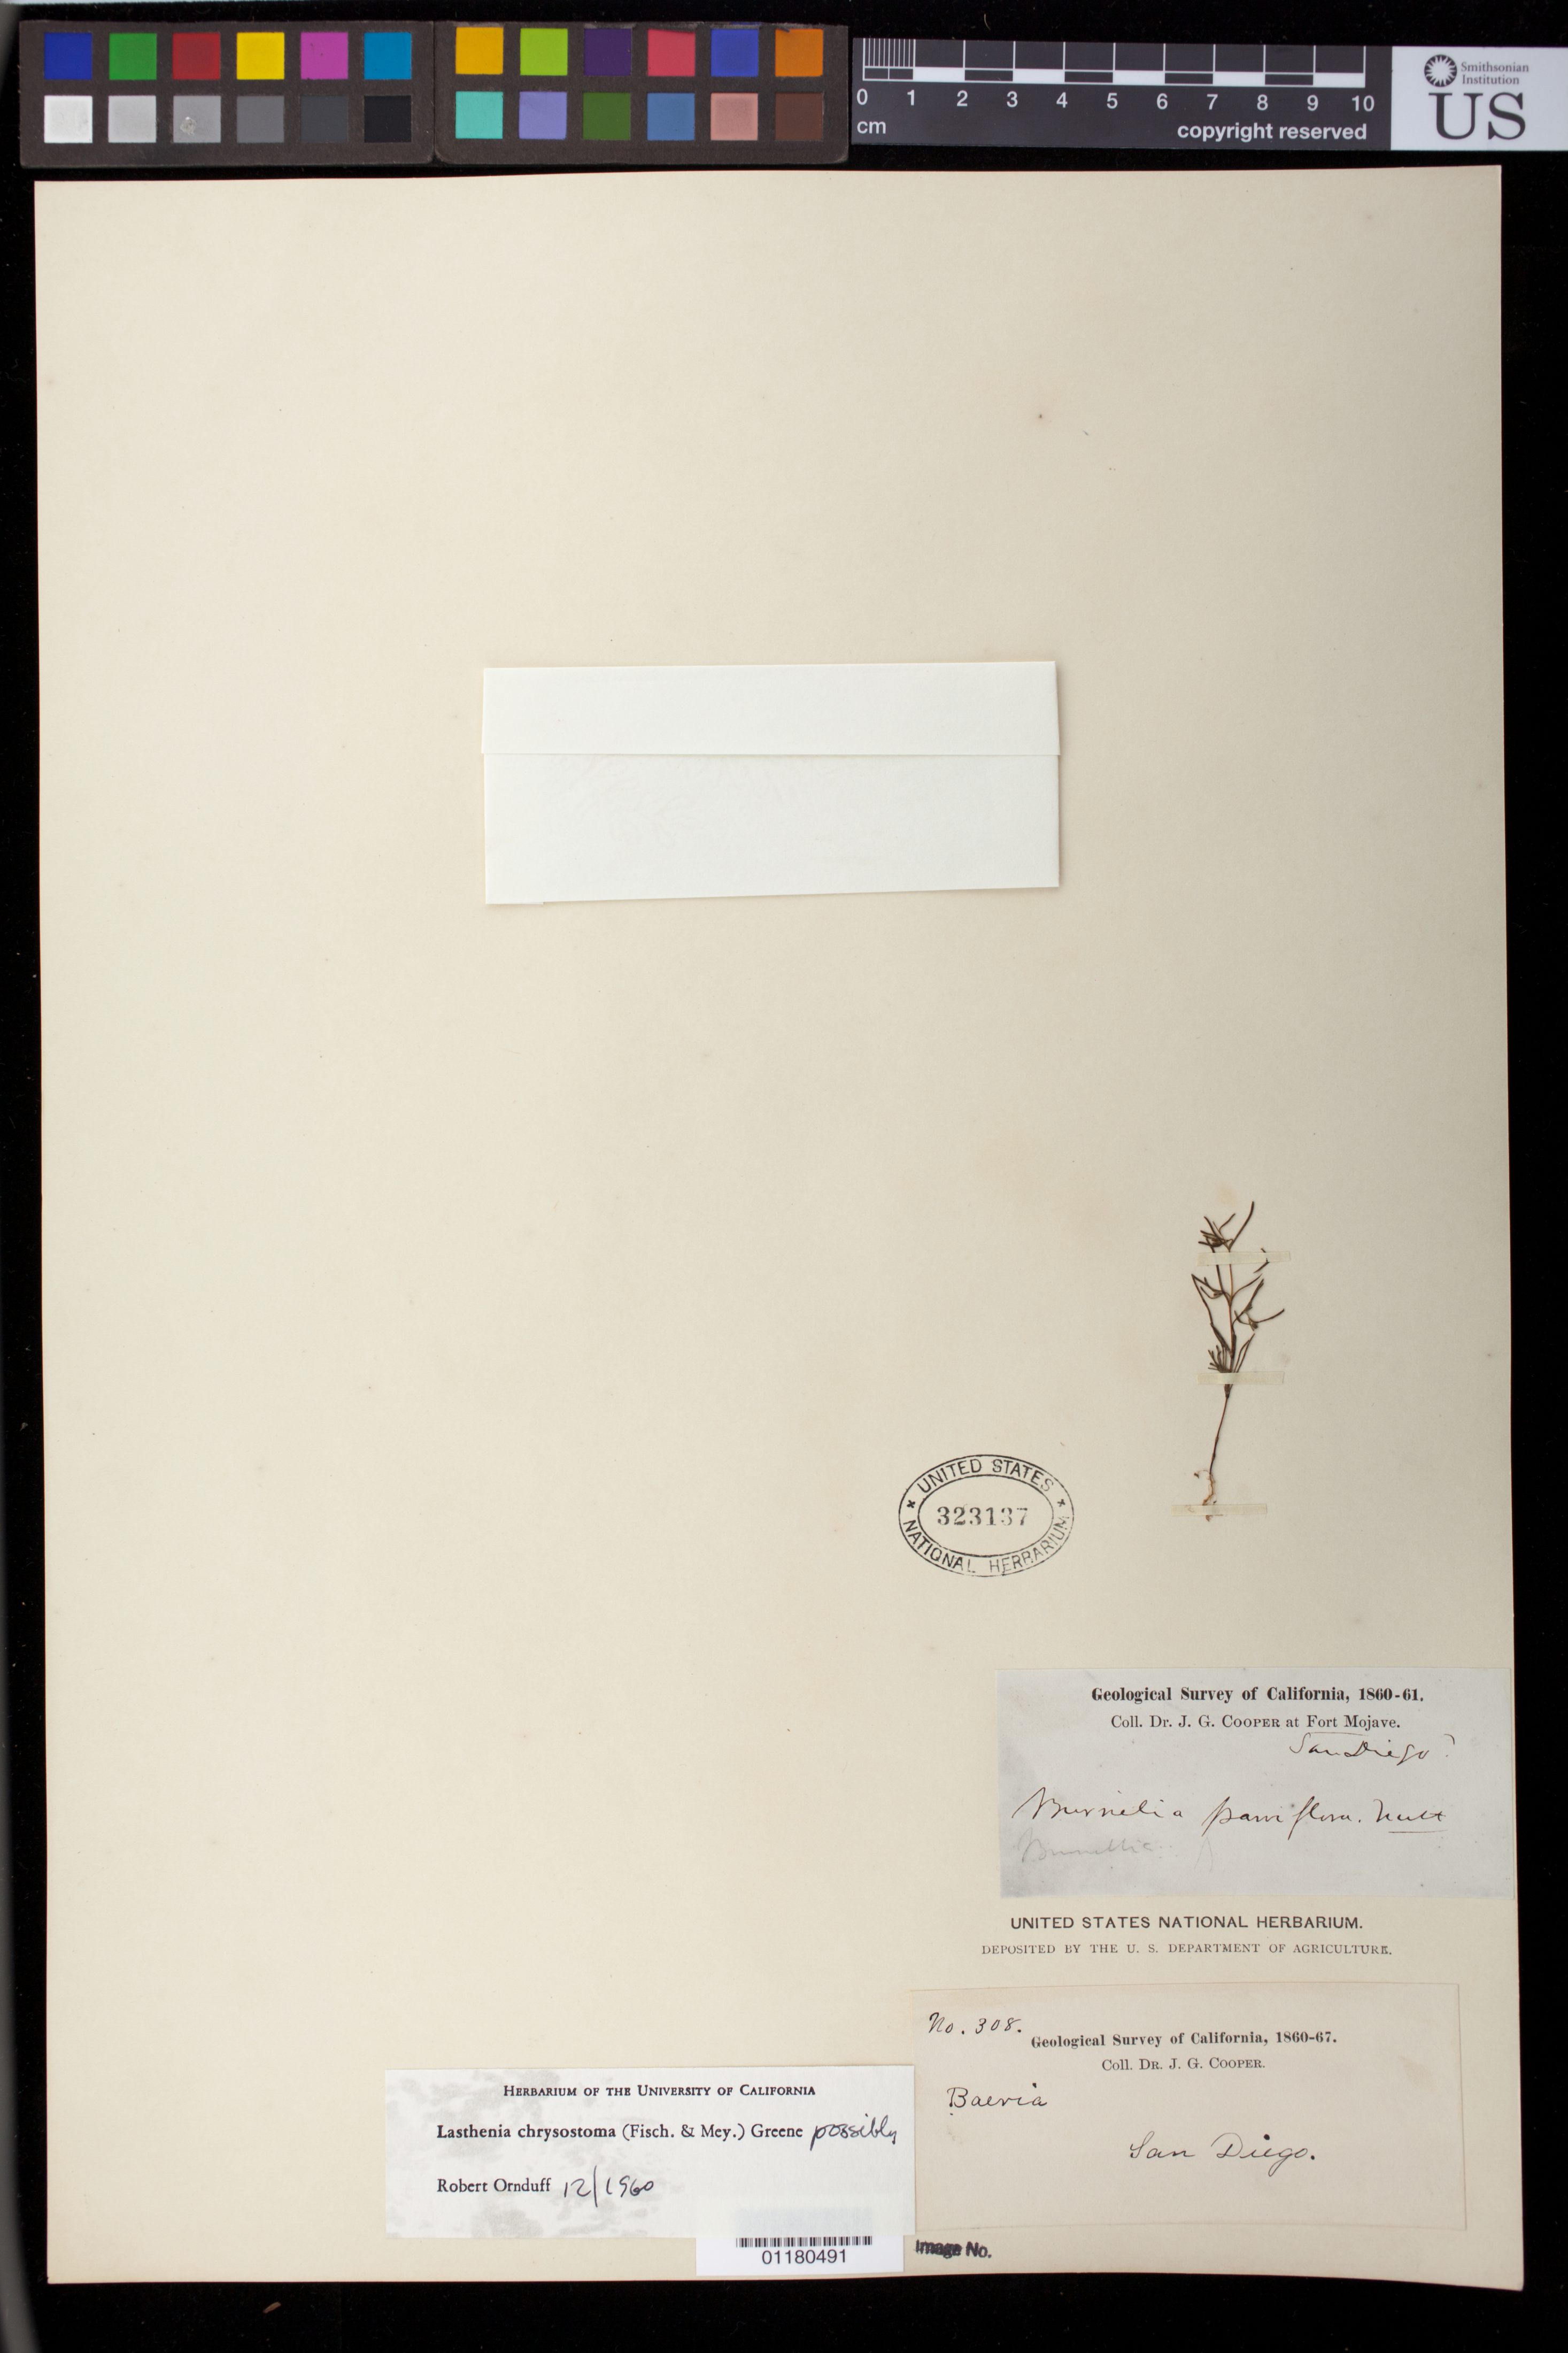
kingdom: Plantae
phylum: Tracheophyta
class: Magnoliopsida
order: Asterales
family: Asteraceae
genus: Perityle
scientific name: Perityle stansburyi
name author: (A. Gray) J.F. Macbr.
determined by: Powell, A. M.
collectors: S. Watson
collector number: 587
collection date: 1869-06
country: United States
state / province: Utah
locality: Stansbury Island. Salt Lake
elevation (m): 1524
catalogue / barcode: US 73158